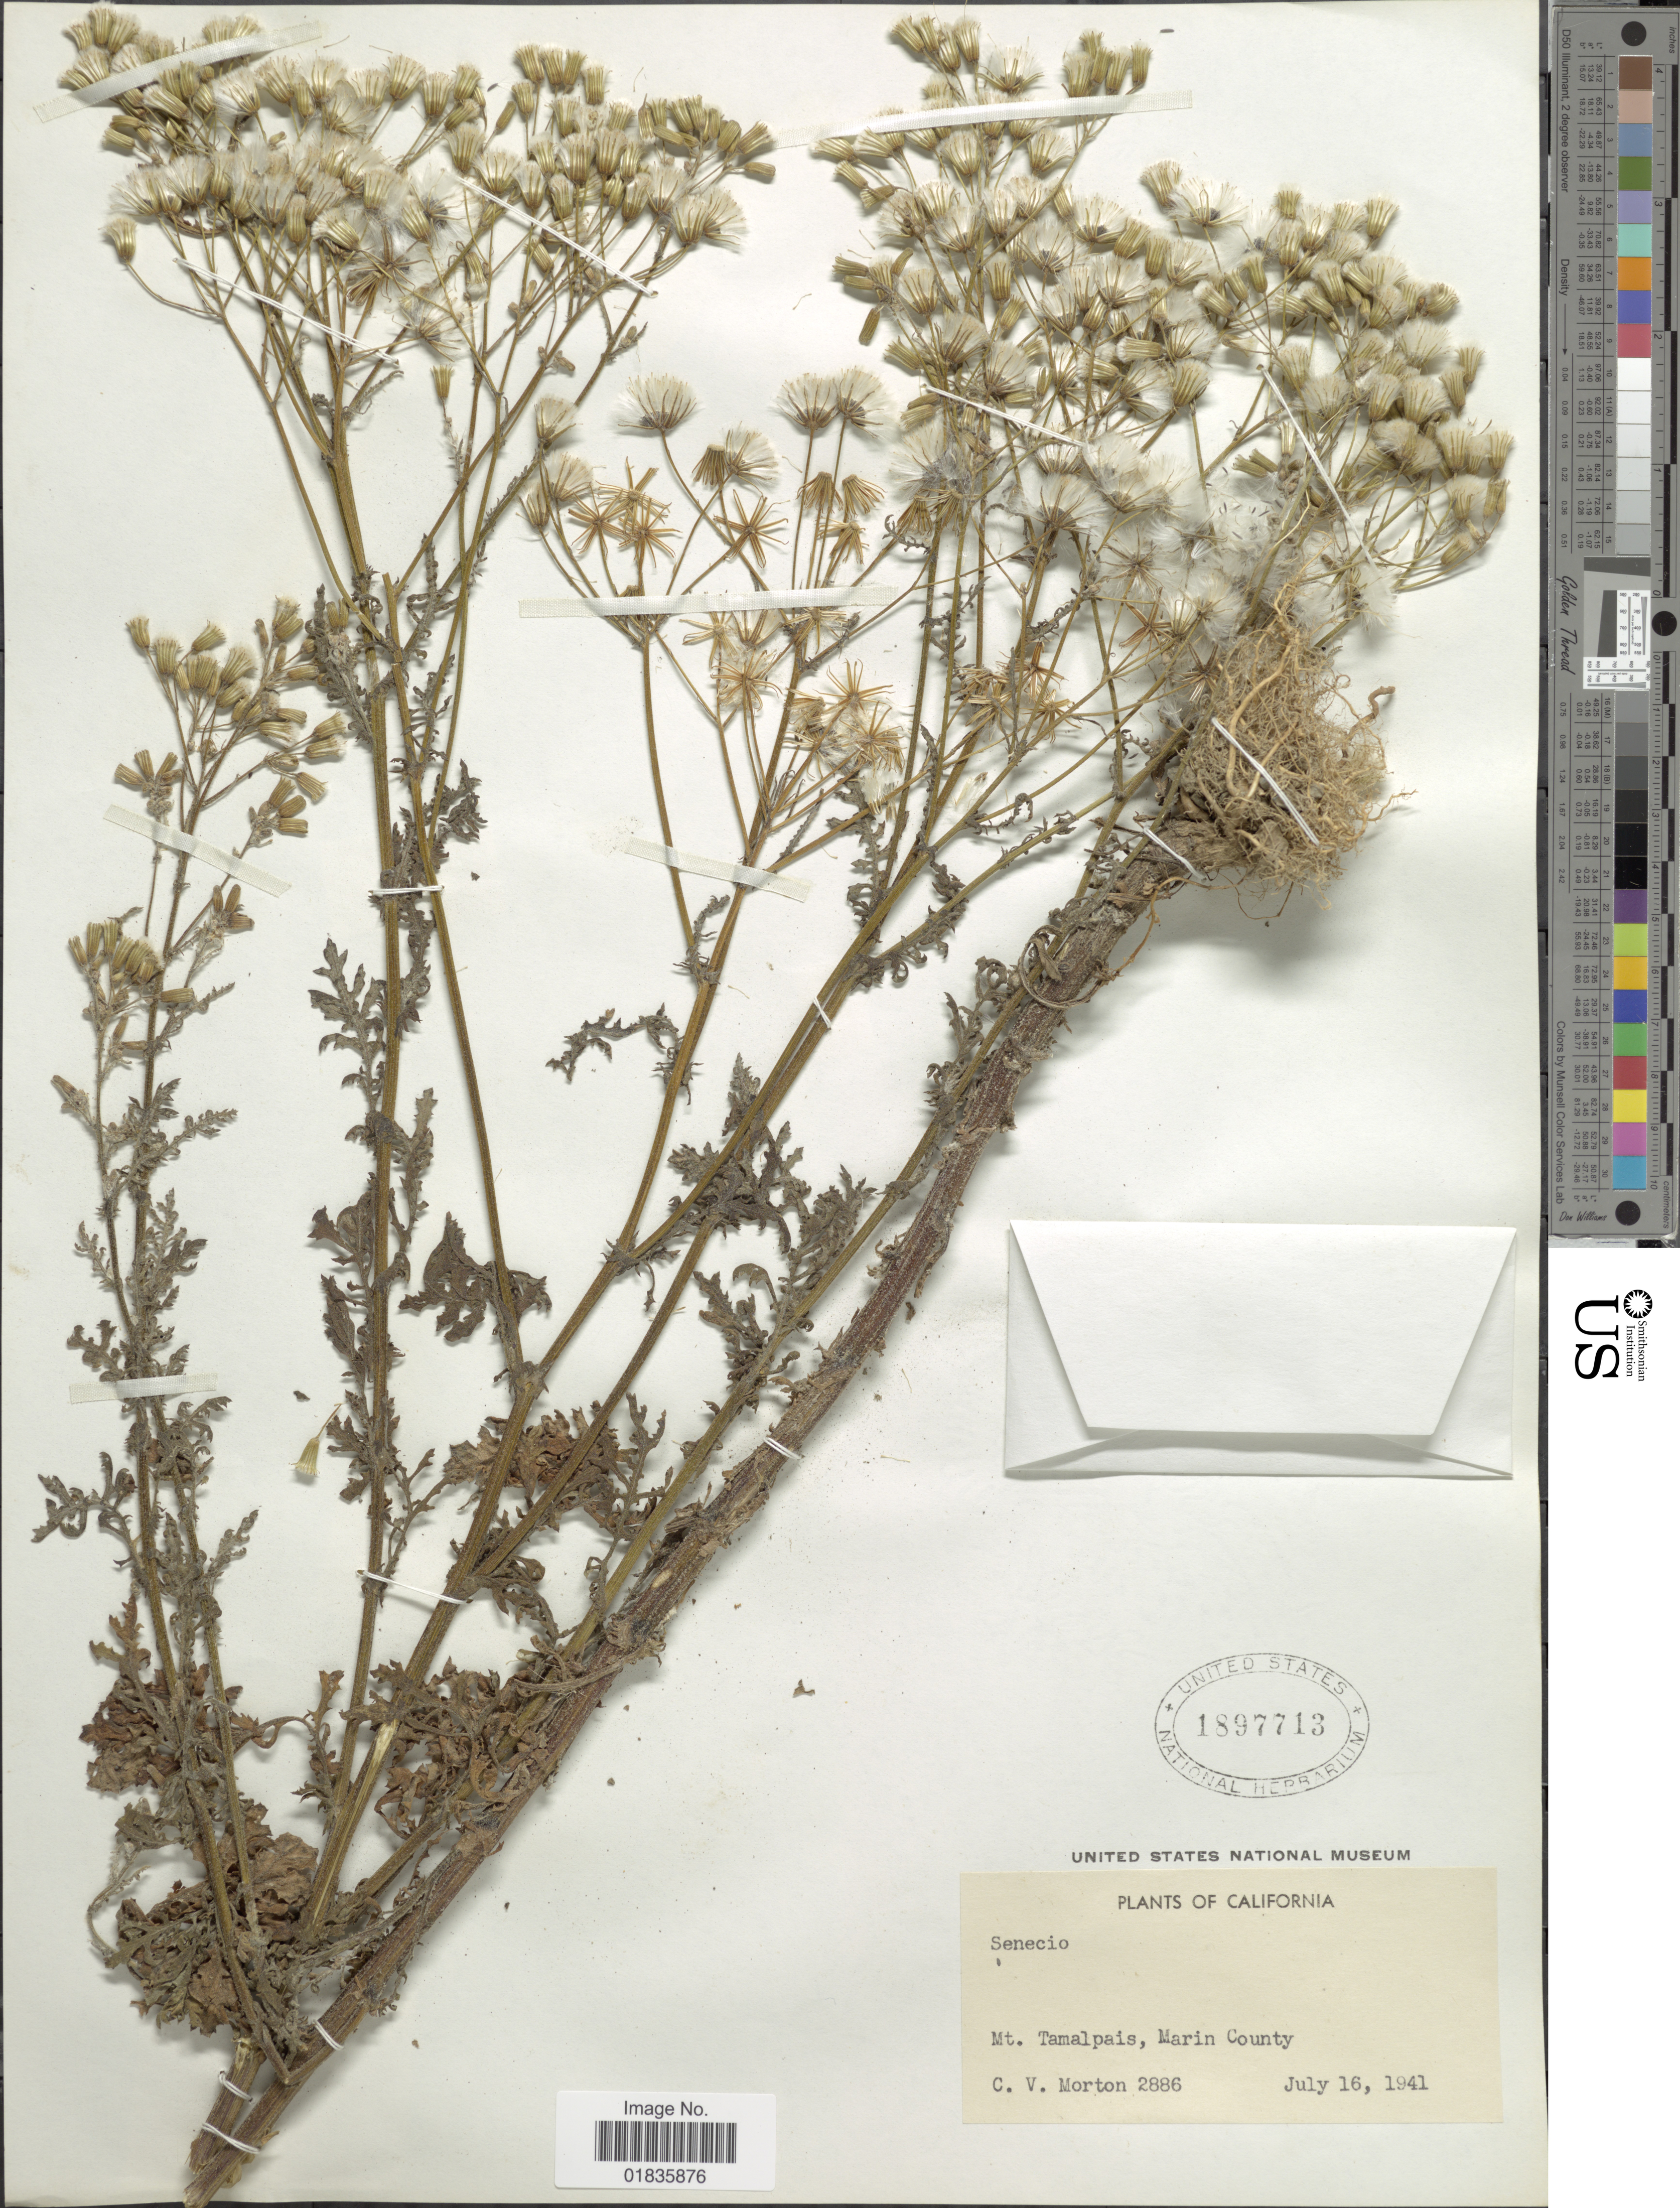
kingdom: Plantae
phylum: Tracheophyta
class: Magnoliopsida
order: Asterales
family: Asteraceae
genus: Senecio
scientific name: Senecio sp.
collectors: C. V. Morton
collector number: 2886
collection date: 1941-07-16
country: United States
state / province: California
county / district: Marin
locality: Mt. Tamalpais, Marin County.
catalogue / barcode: US 189713